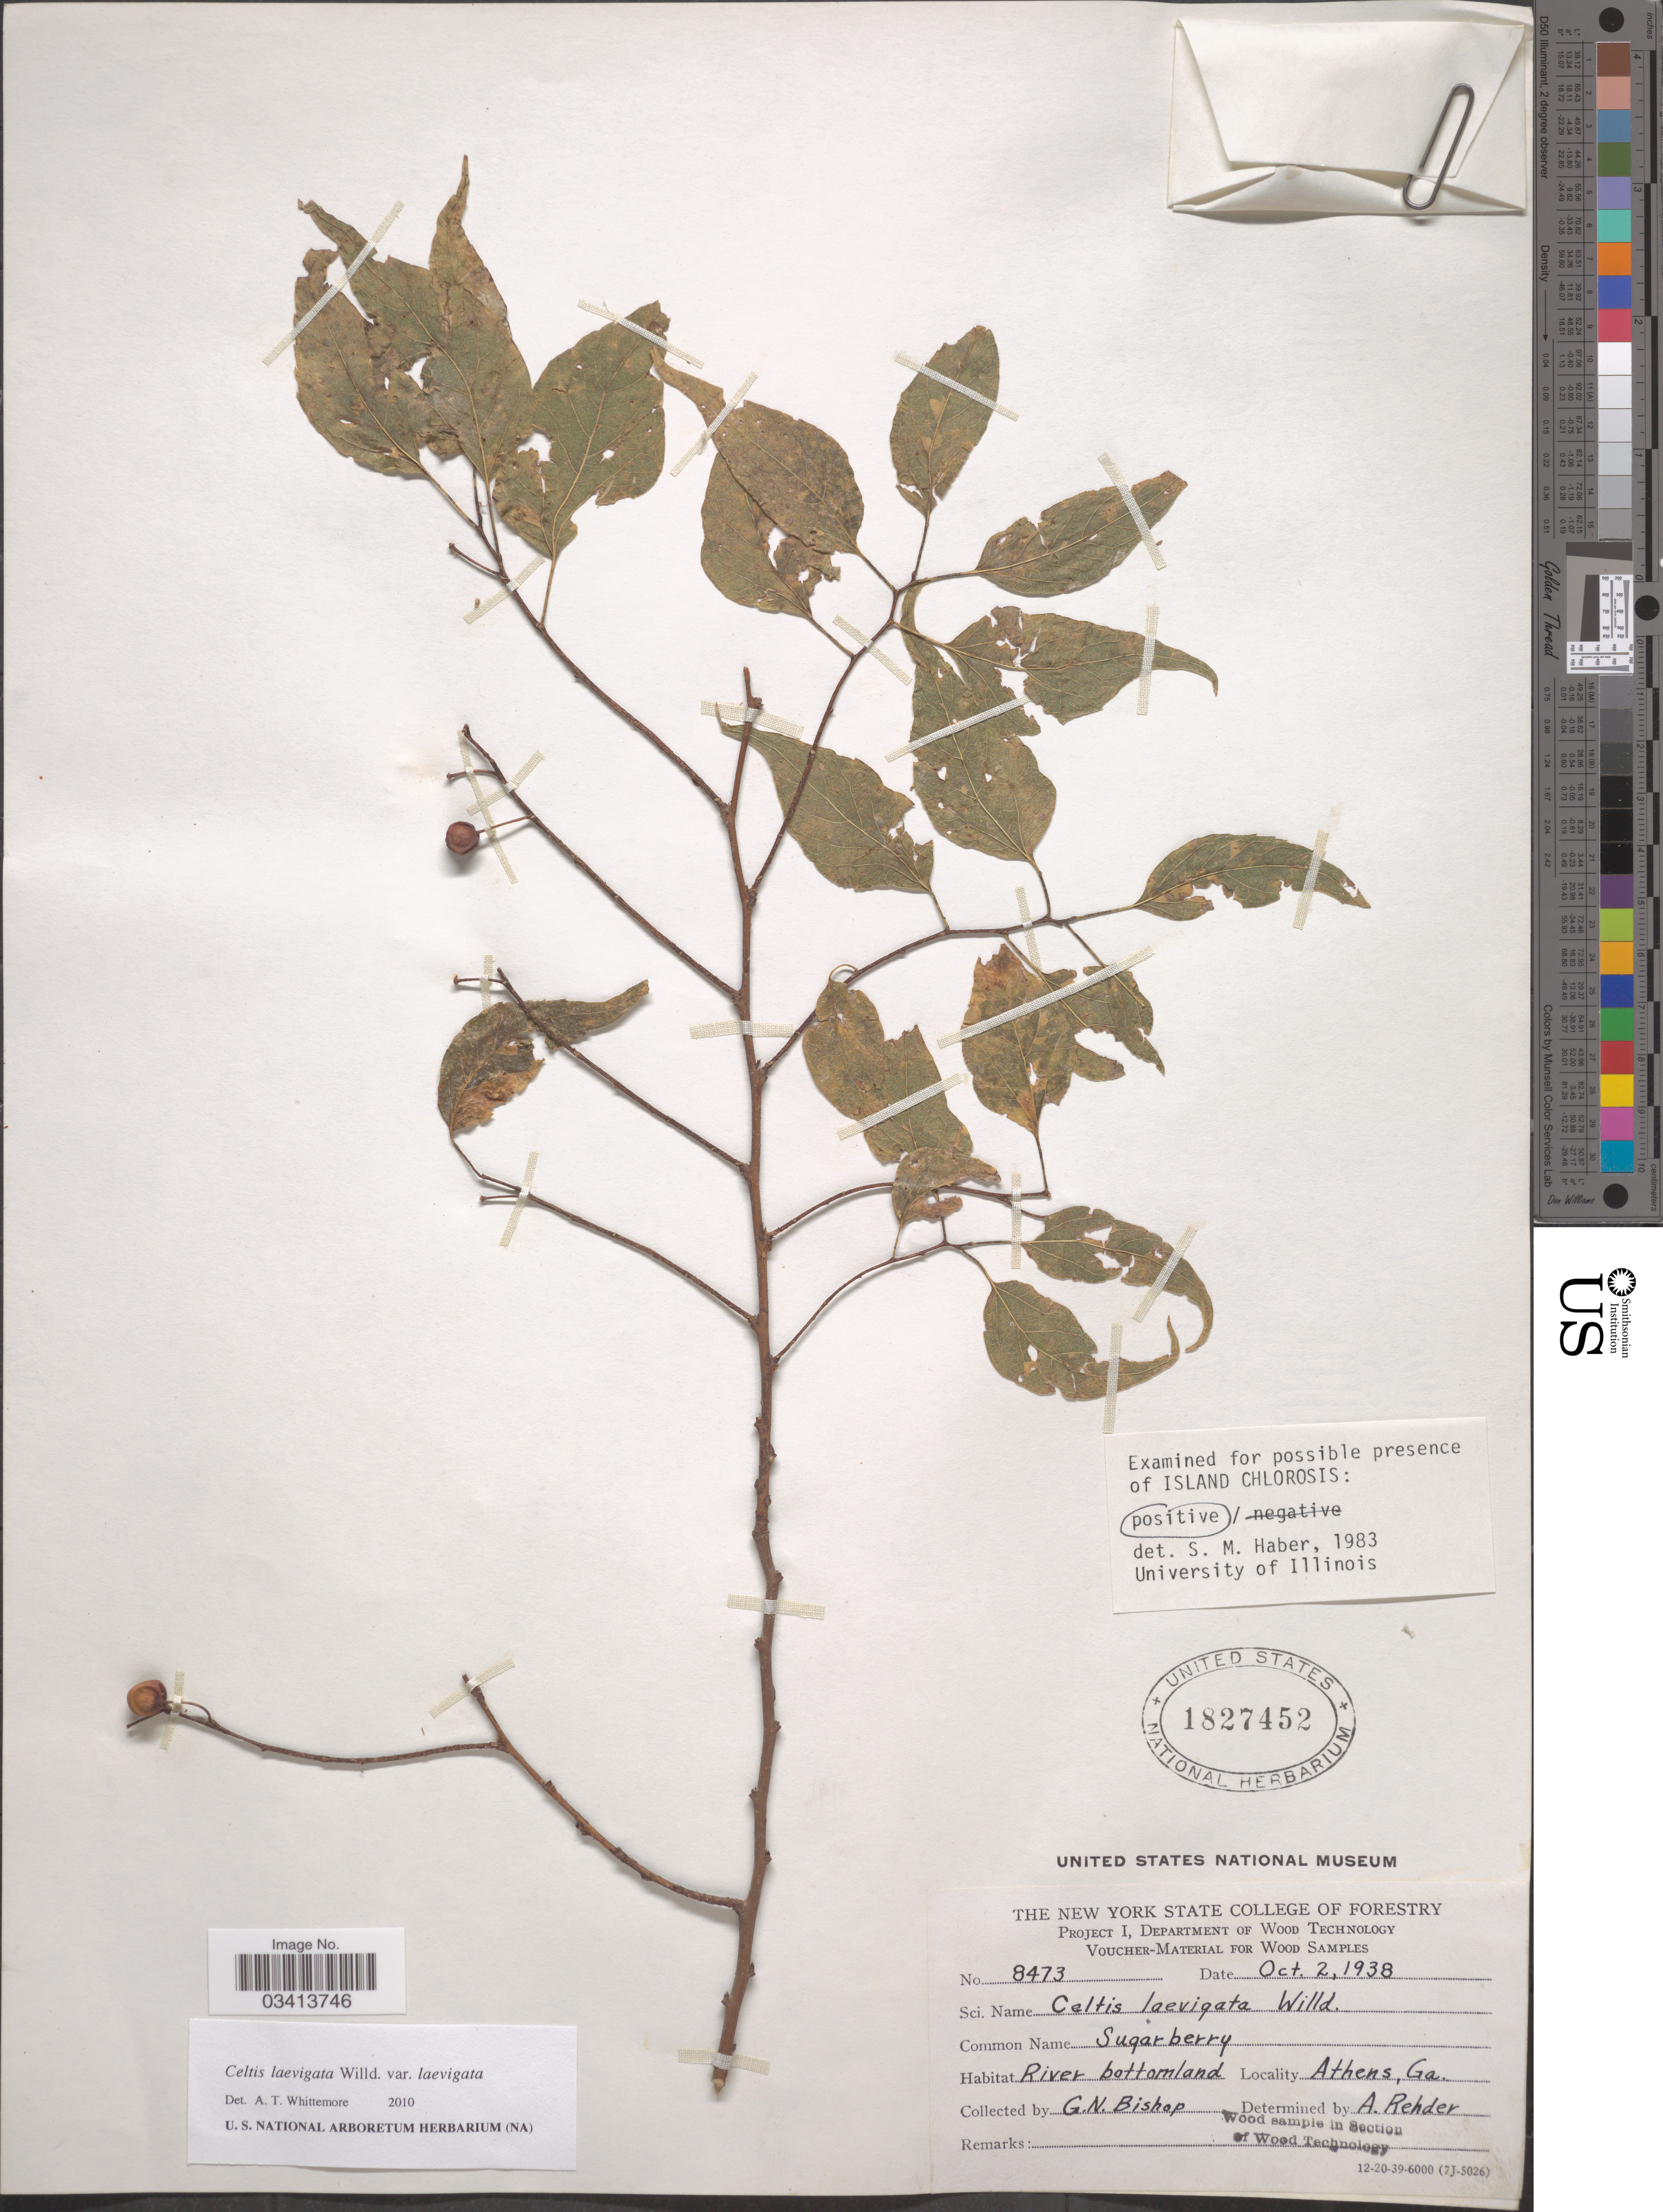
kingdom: Plantae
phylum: Tracheophyta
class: Magnoliopsida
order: Rosales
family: Cannabaceae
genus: Celtis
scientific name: Celtis laevigata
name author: Willd.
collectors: G. N. Bishop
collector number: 8473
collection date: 1938-10-02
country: United States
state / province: Georgia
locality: Athens.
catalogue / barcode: US 1827452